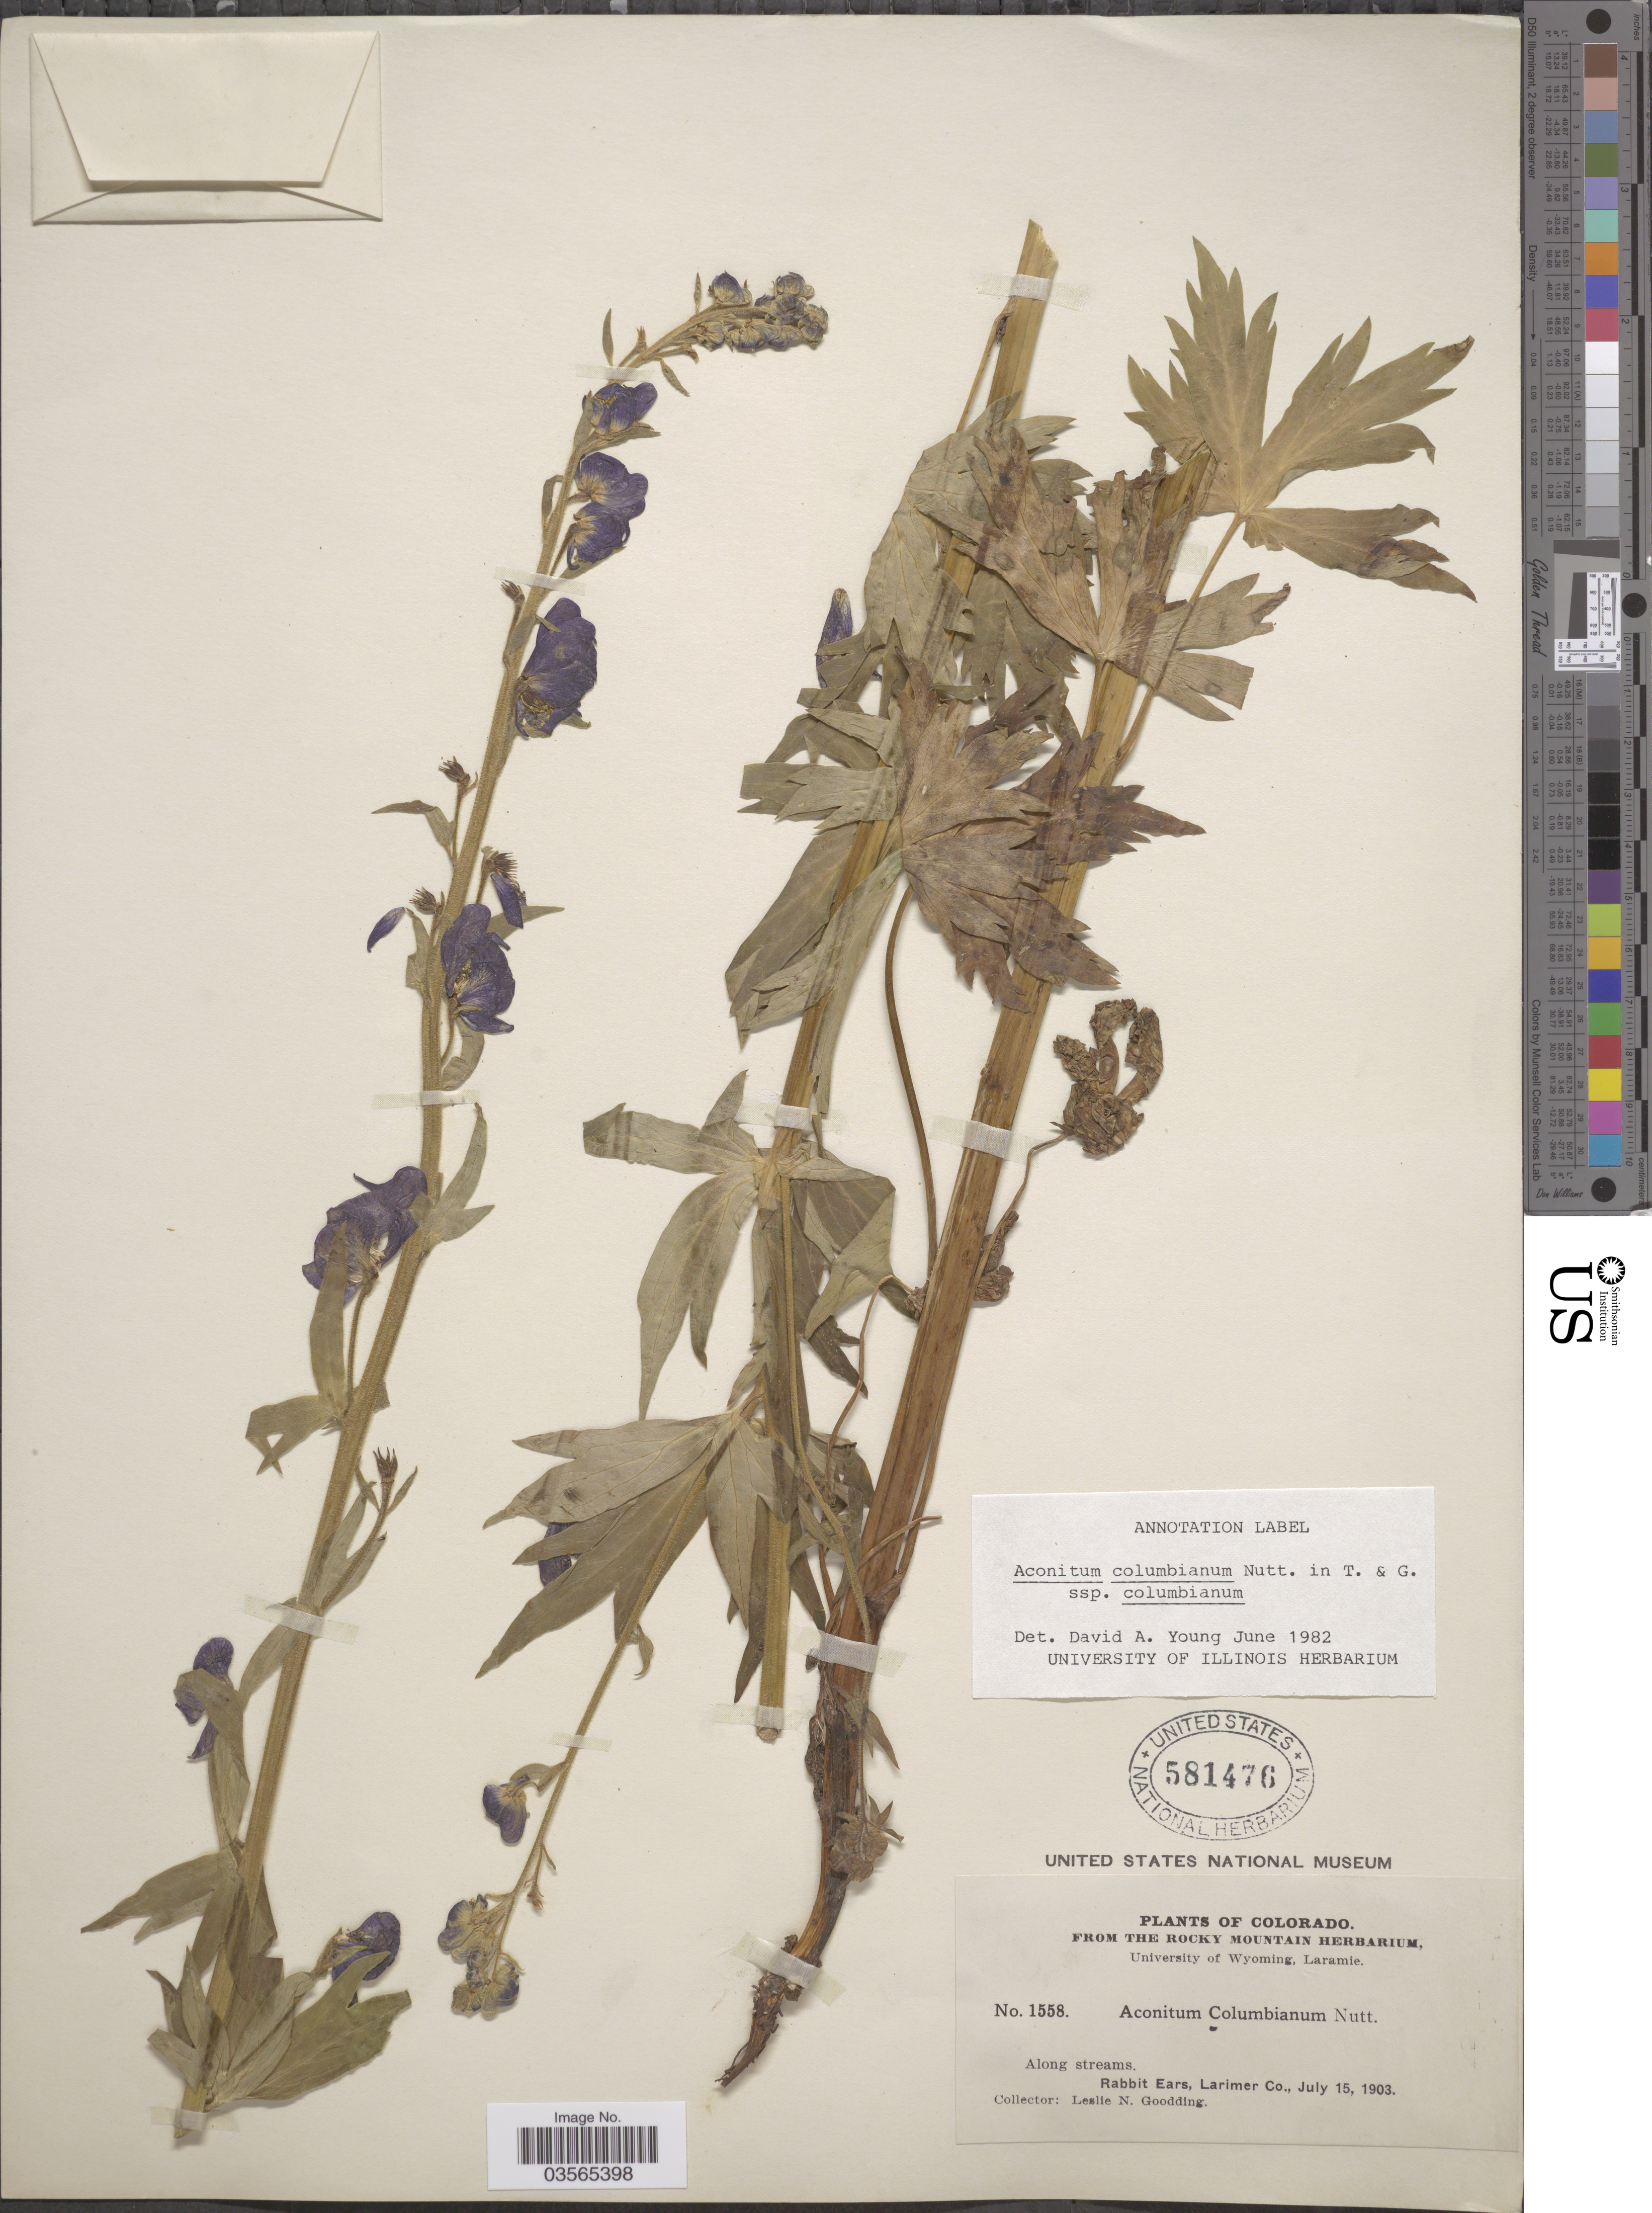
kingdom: Plantae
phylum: Tracheophyta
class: Magnoliopsida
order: Ranunculales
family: Ranunculaceae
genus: Aconitum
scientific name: Aconitum columbianum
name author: Nutt.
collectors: L. N. Goodding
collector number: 1558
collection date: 1903-07-15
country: United States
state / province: Colorado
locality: Along streams. Rabbit Ears, Larimer Co.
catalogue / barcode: US 581476